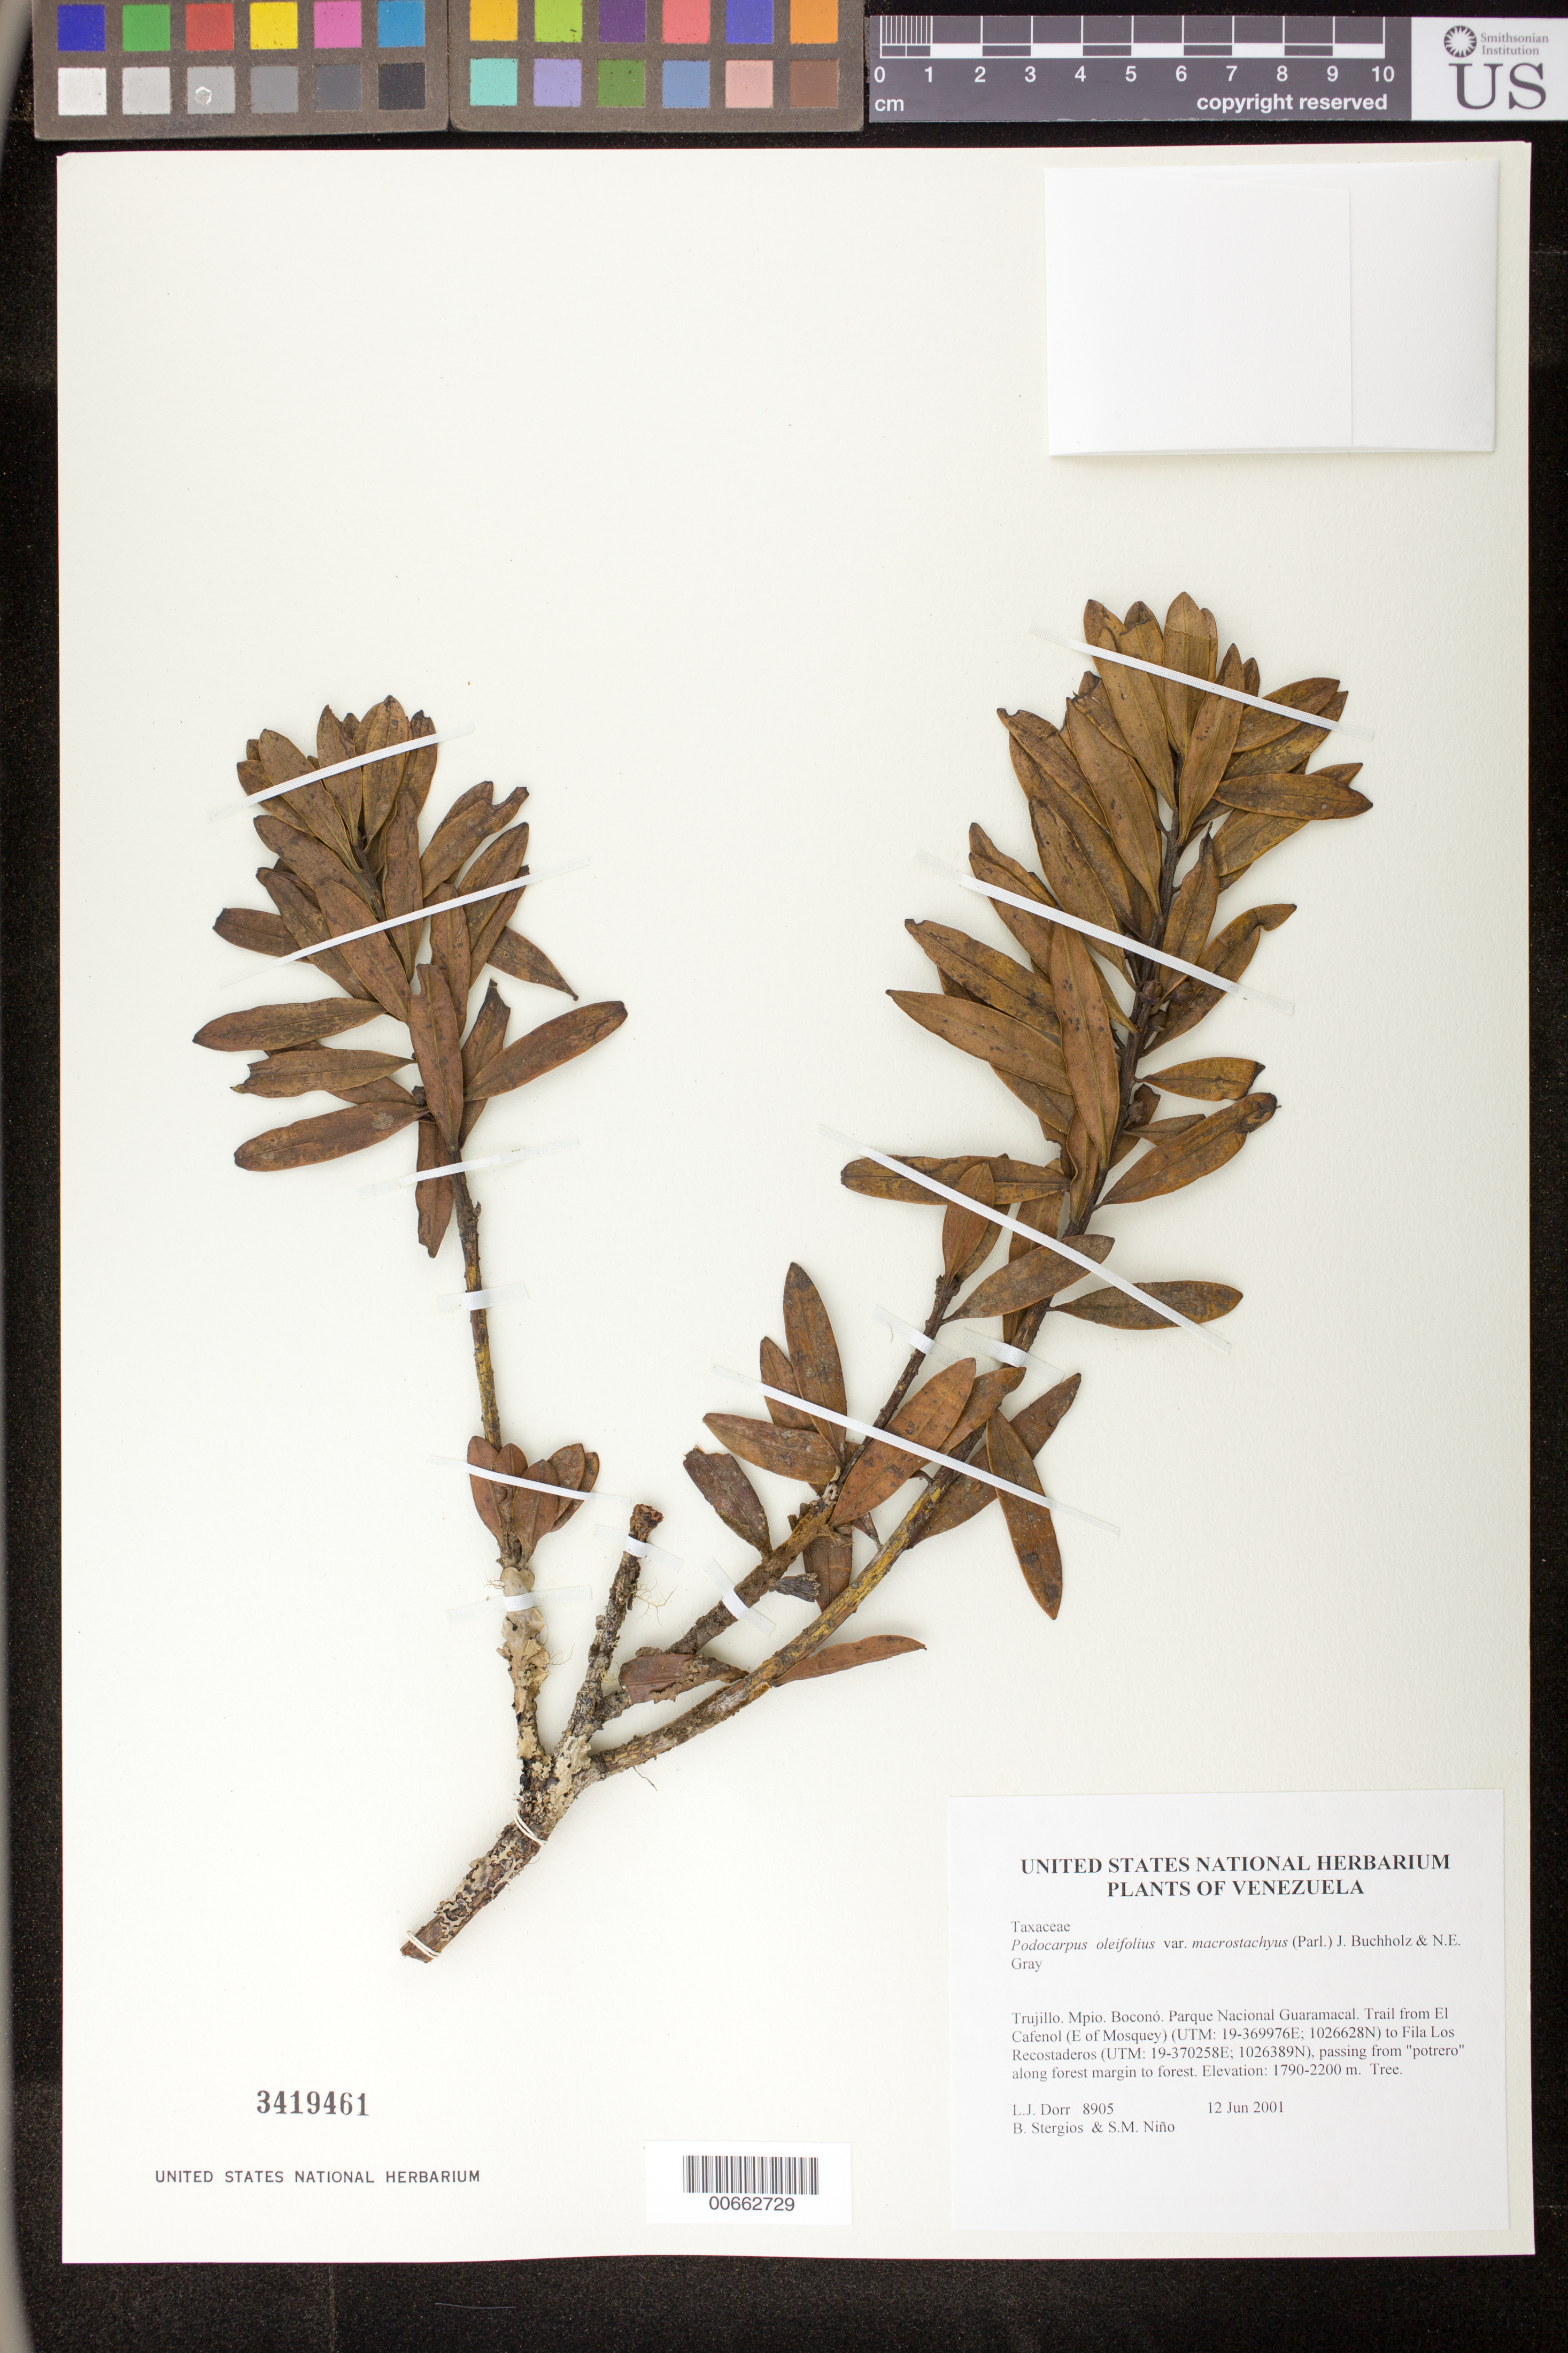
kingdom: Plantae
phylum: Tracheophyta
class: Pinopsida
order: Pinales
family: Podocarpaceae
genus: Podocarpus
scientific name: Podocarpus oleifolius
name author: D. Don ex Lamb.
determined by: Dorr, L. J., (BOT), Smithsonian Institution - National Museum of Natural History (UNITED STATES)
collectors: L. J. Dorr, B. G. Stergios & S. M. Niño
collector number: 8905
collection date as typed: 12 Jun 2001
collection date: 2001-06-12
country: Venezuela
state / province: Trujillo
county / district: Boconó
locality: Parque Nacional Guaramacal. Trail from El Cafenol (E of Mosquey) to Fila Los Recostaderos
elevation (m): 1790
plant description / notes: PORT, TEX, US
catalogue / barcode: US 3419461